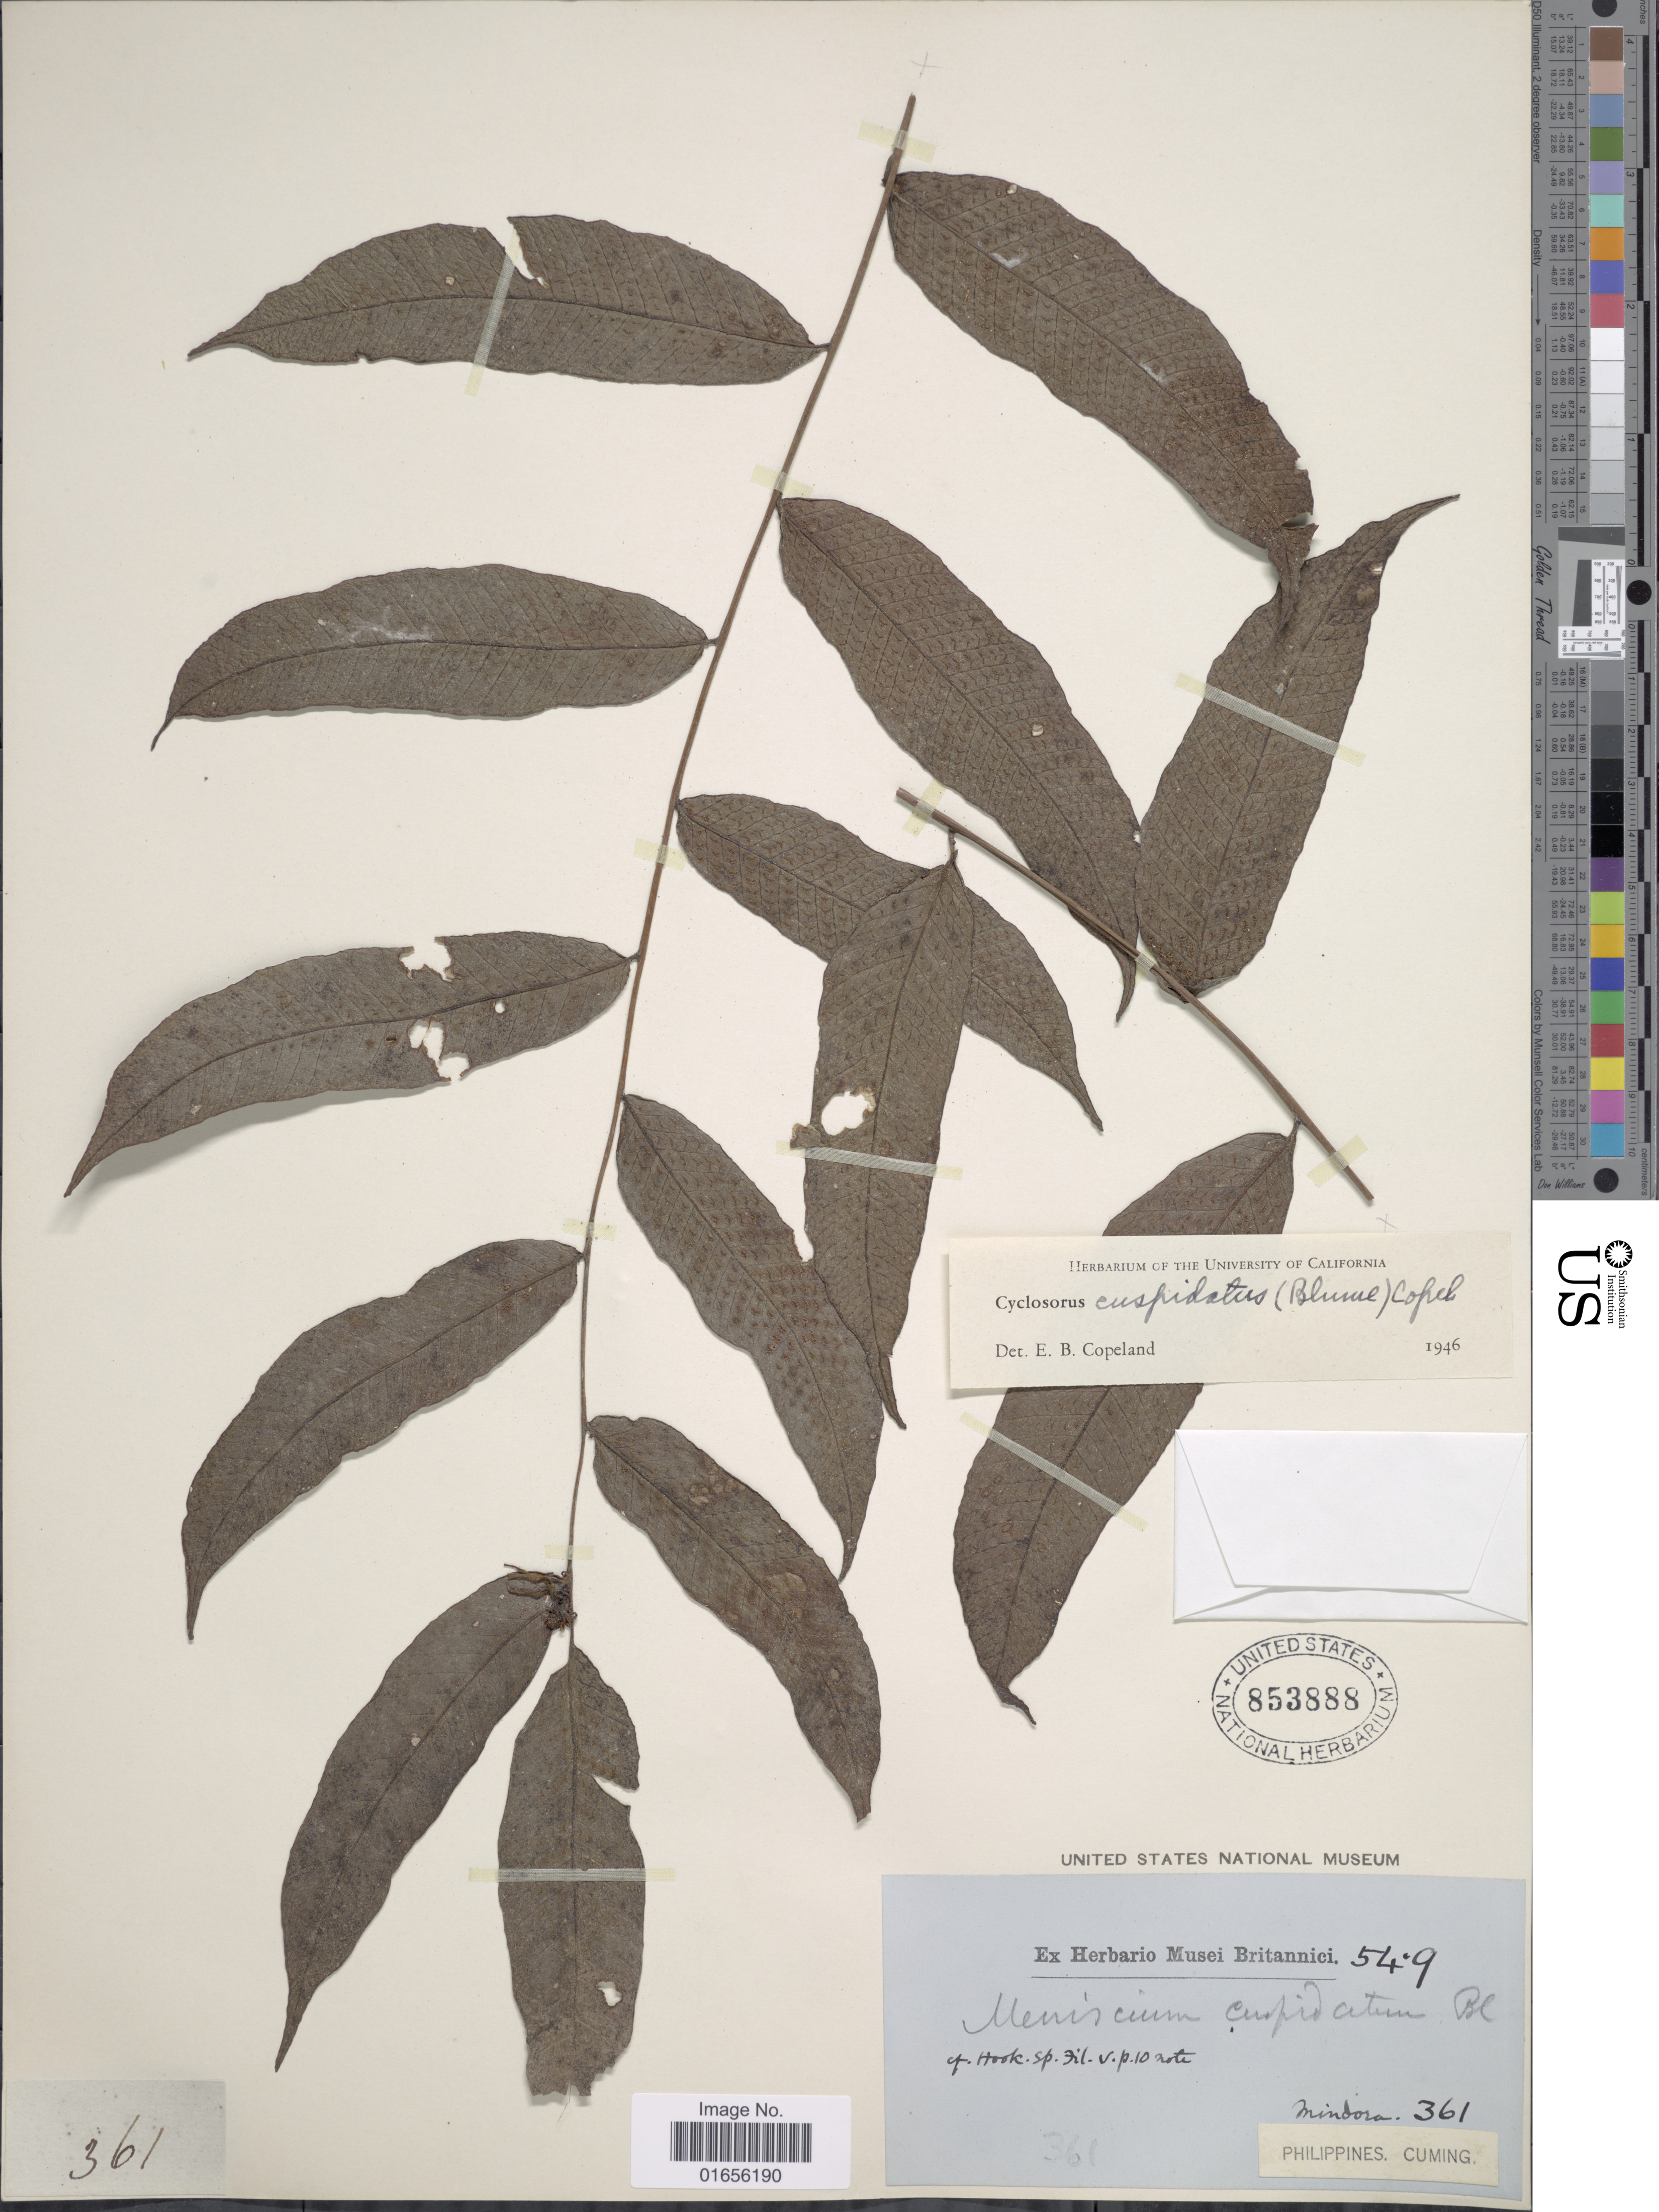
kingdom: Plantae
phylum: Tracheophyta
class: Polypodiopsida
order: Polypodiales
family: Thelypteridaceae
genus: Pronephrium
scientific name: Pronephrium cuspidatum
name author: (Blume) Holttum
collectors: -. Cuming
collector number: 361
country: Philippines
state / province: Mimaropa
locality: Mindoro, Philippines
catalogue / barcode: US 853888